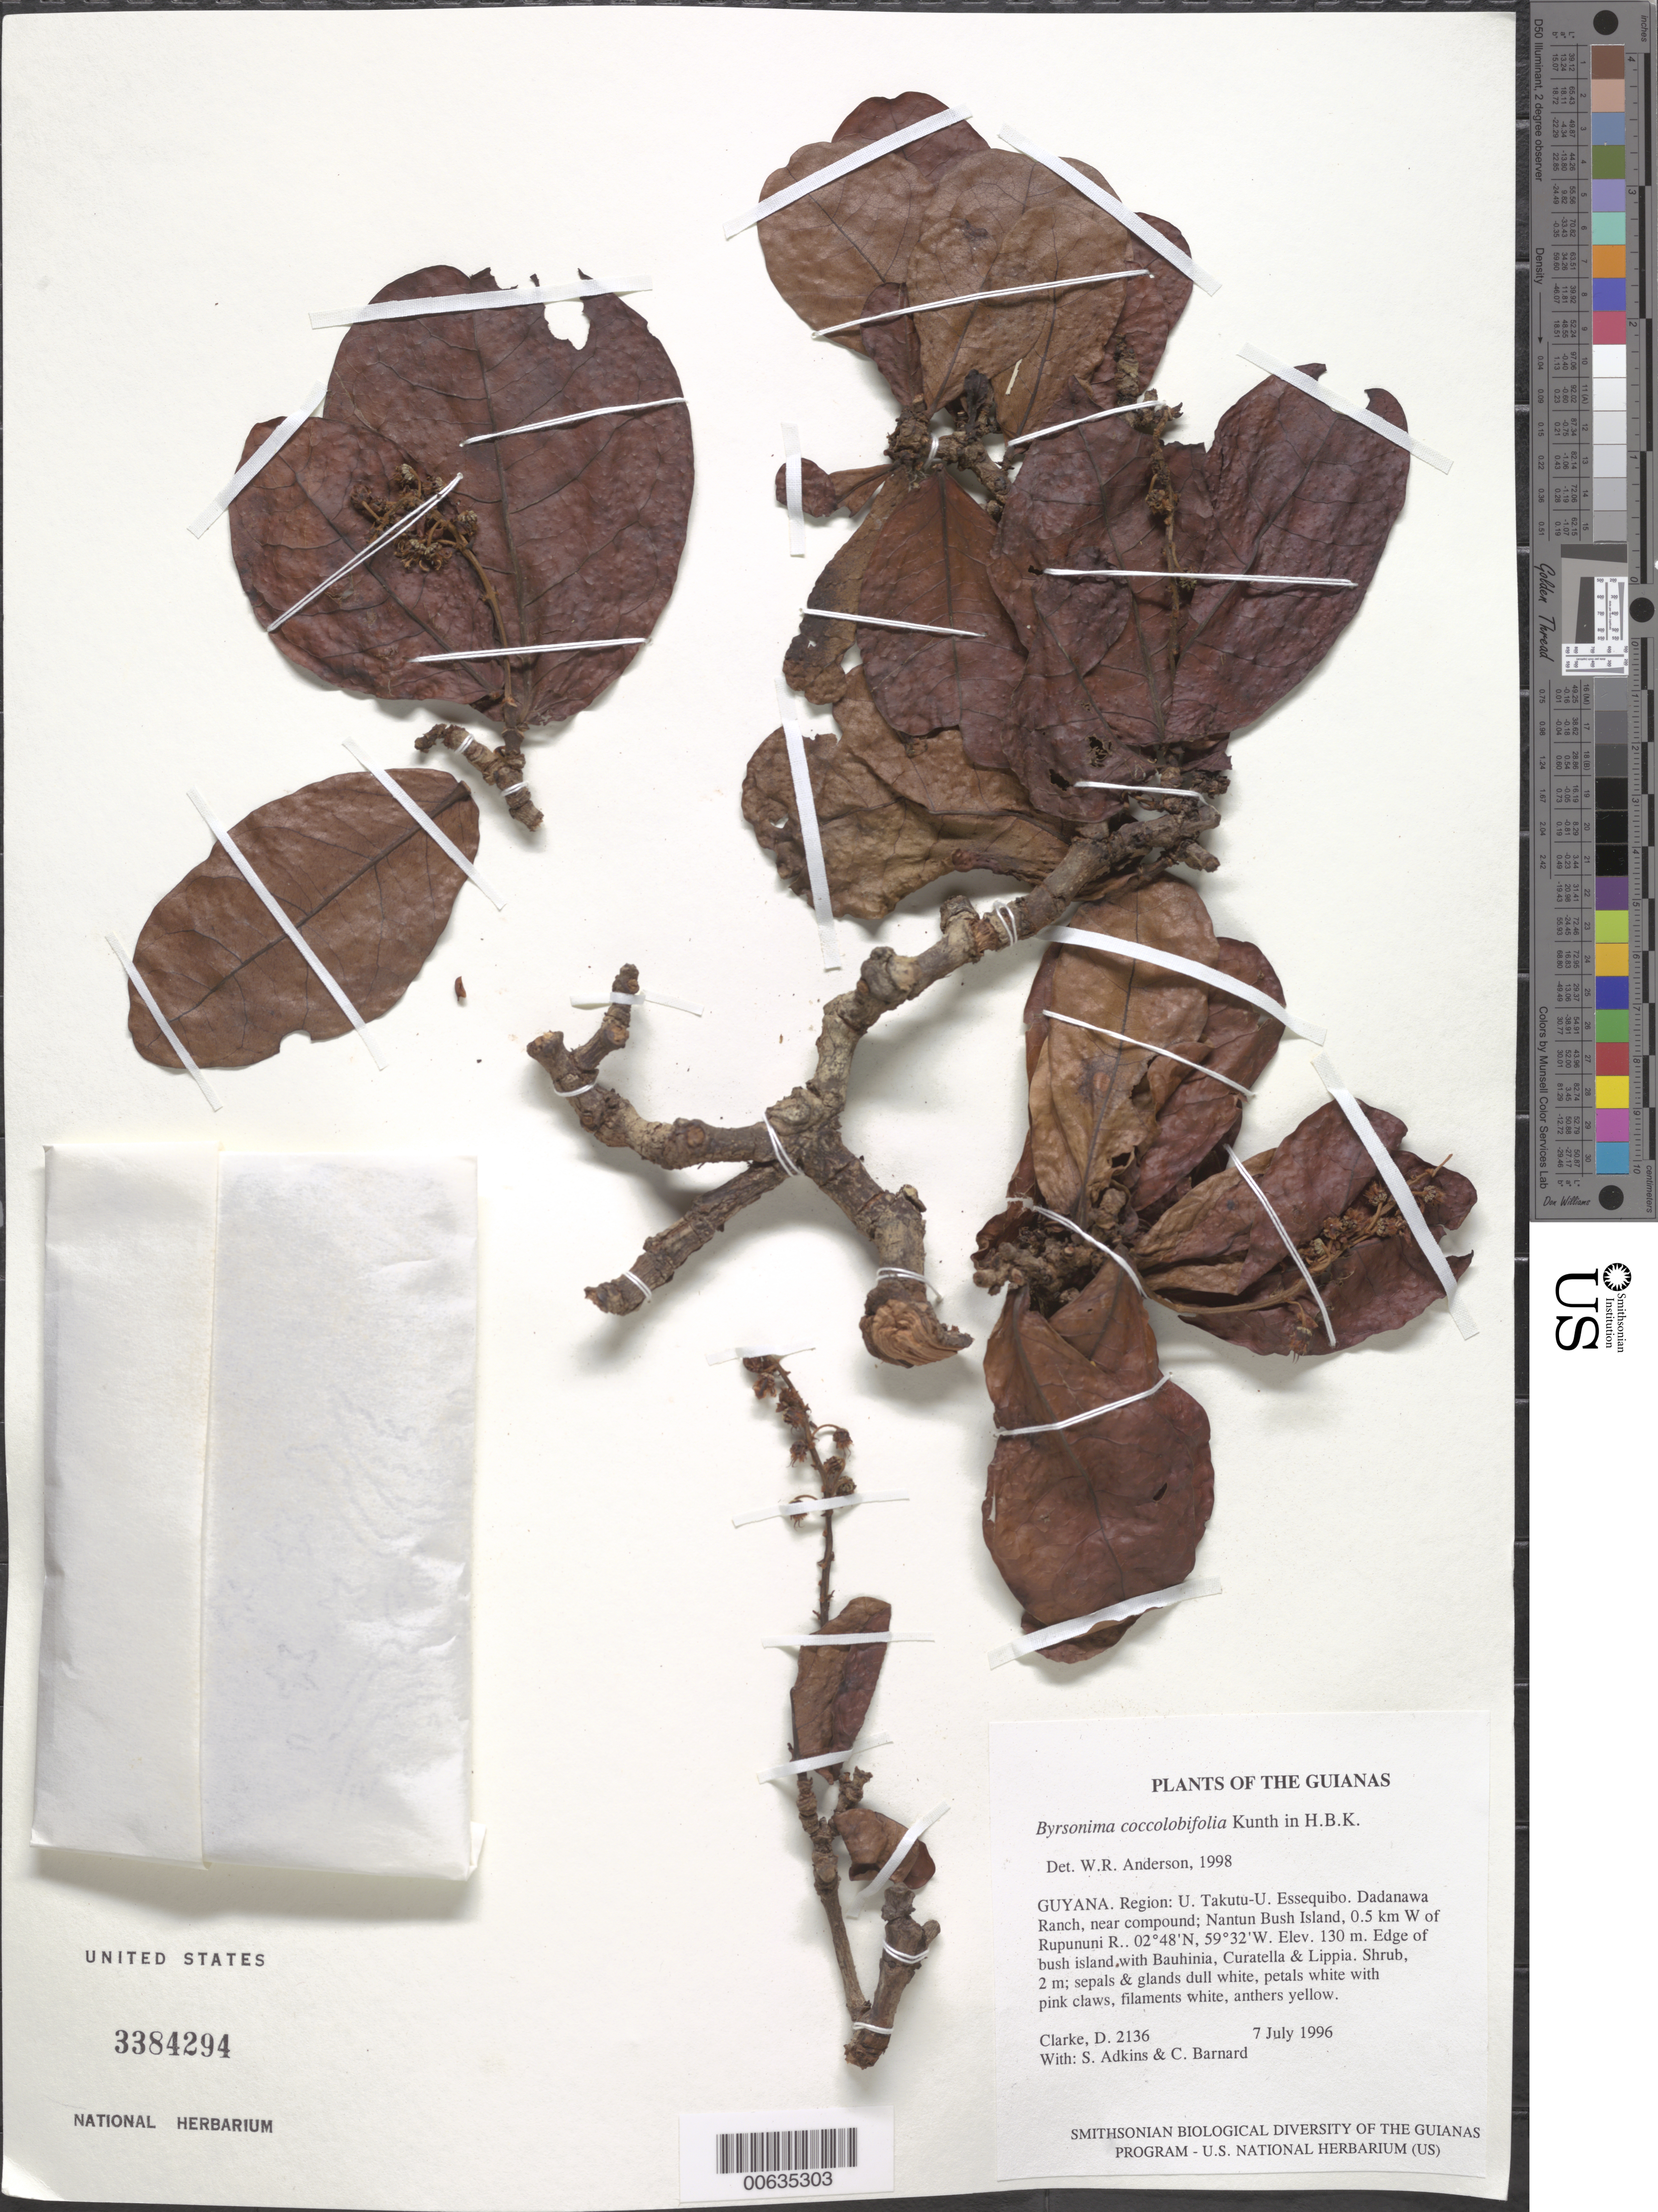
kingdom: Plantae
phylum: Tracheophyta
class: Magnoliopsida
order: Malpighiales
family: Malpighiaceae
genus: Byrsonima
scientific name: Byrsonima coccolobifolia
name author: Kunth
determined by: Anderson, W. R., (MICH), University of Michigan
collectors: H. D. Clarke, S. Adkins & C. Bernard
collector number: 2136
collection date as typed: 7 July 1996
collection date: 1996-07-07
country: Guyana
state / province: U. Takutu-U. Essequibo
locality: Dadanawa Ranch, near compound; Nantun Bush Island, 0.5 km W of Rupununi R.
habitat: Edge of bush island with Bauhinia, Curatella & Lippia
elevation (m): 130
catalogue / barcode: US 3384294